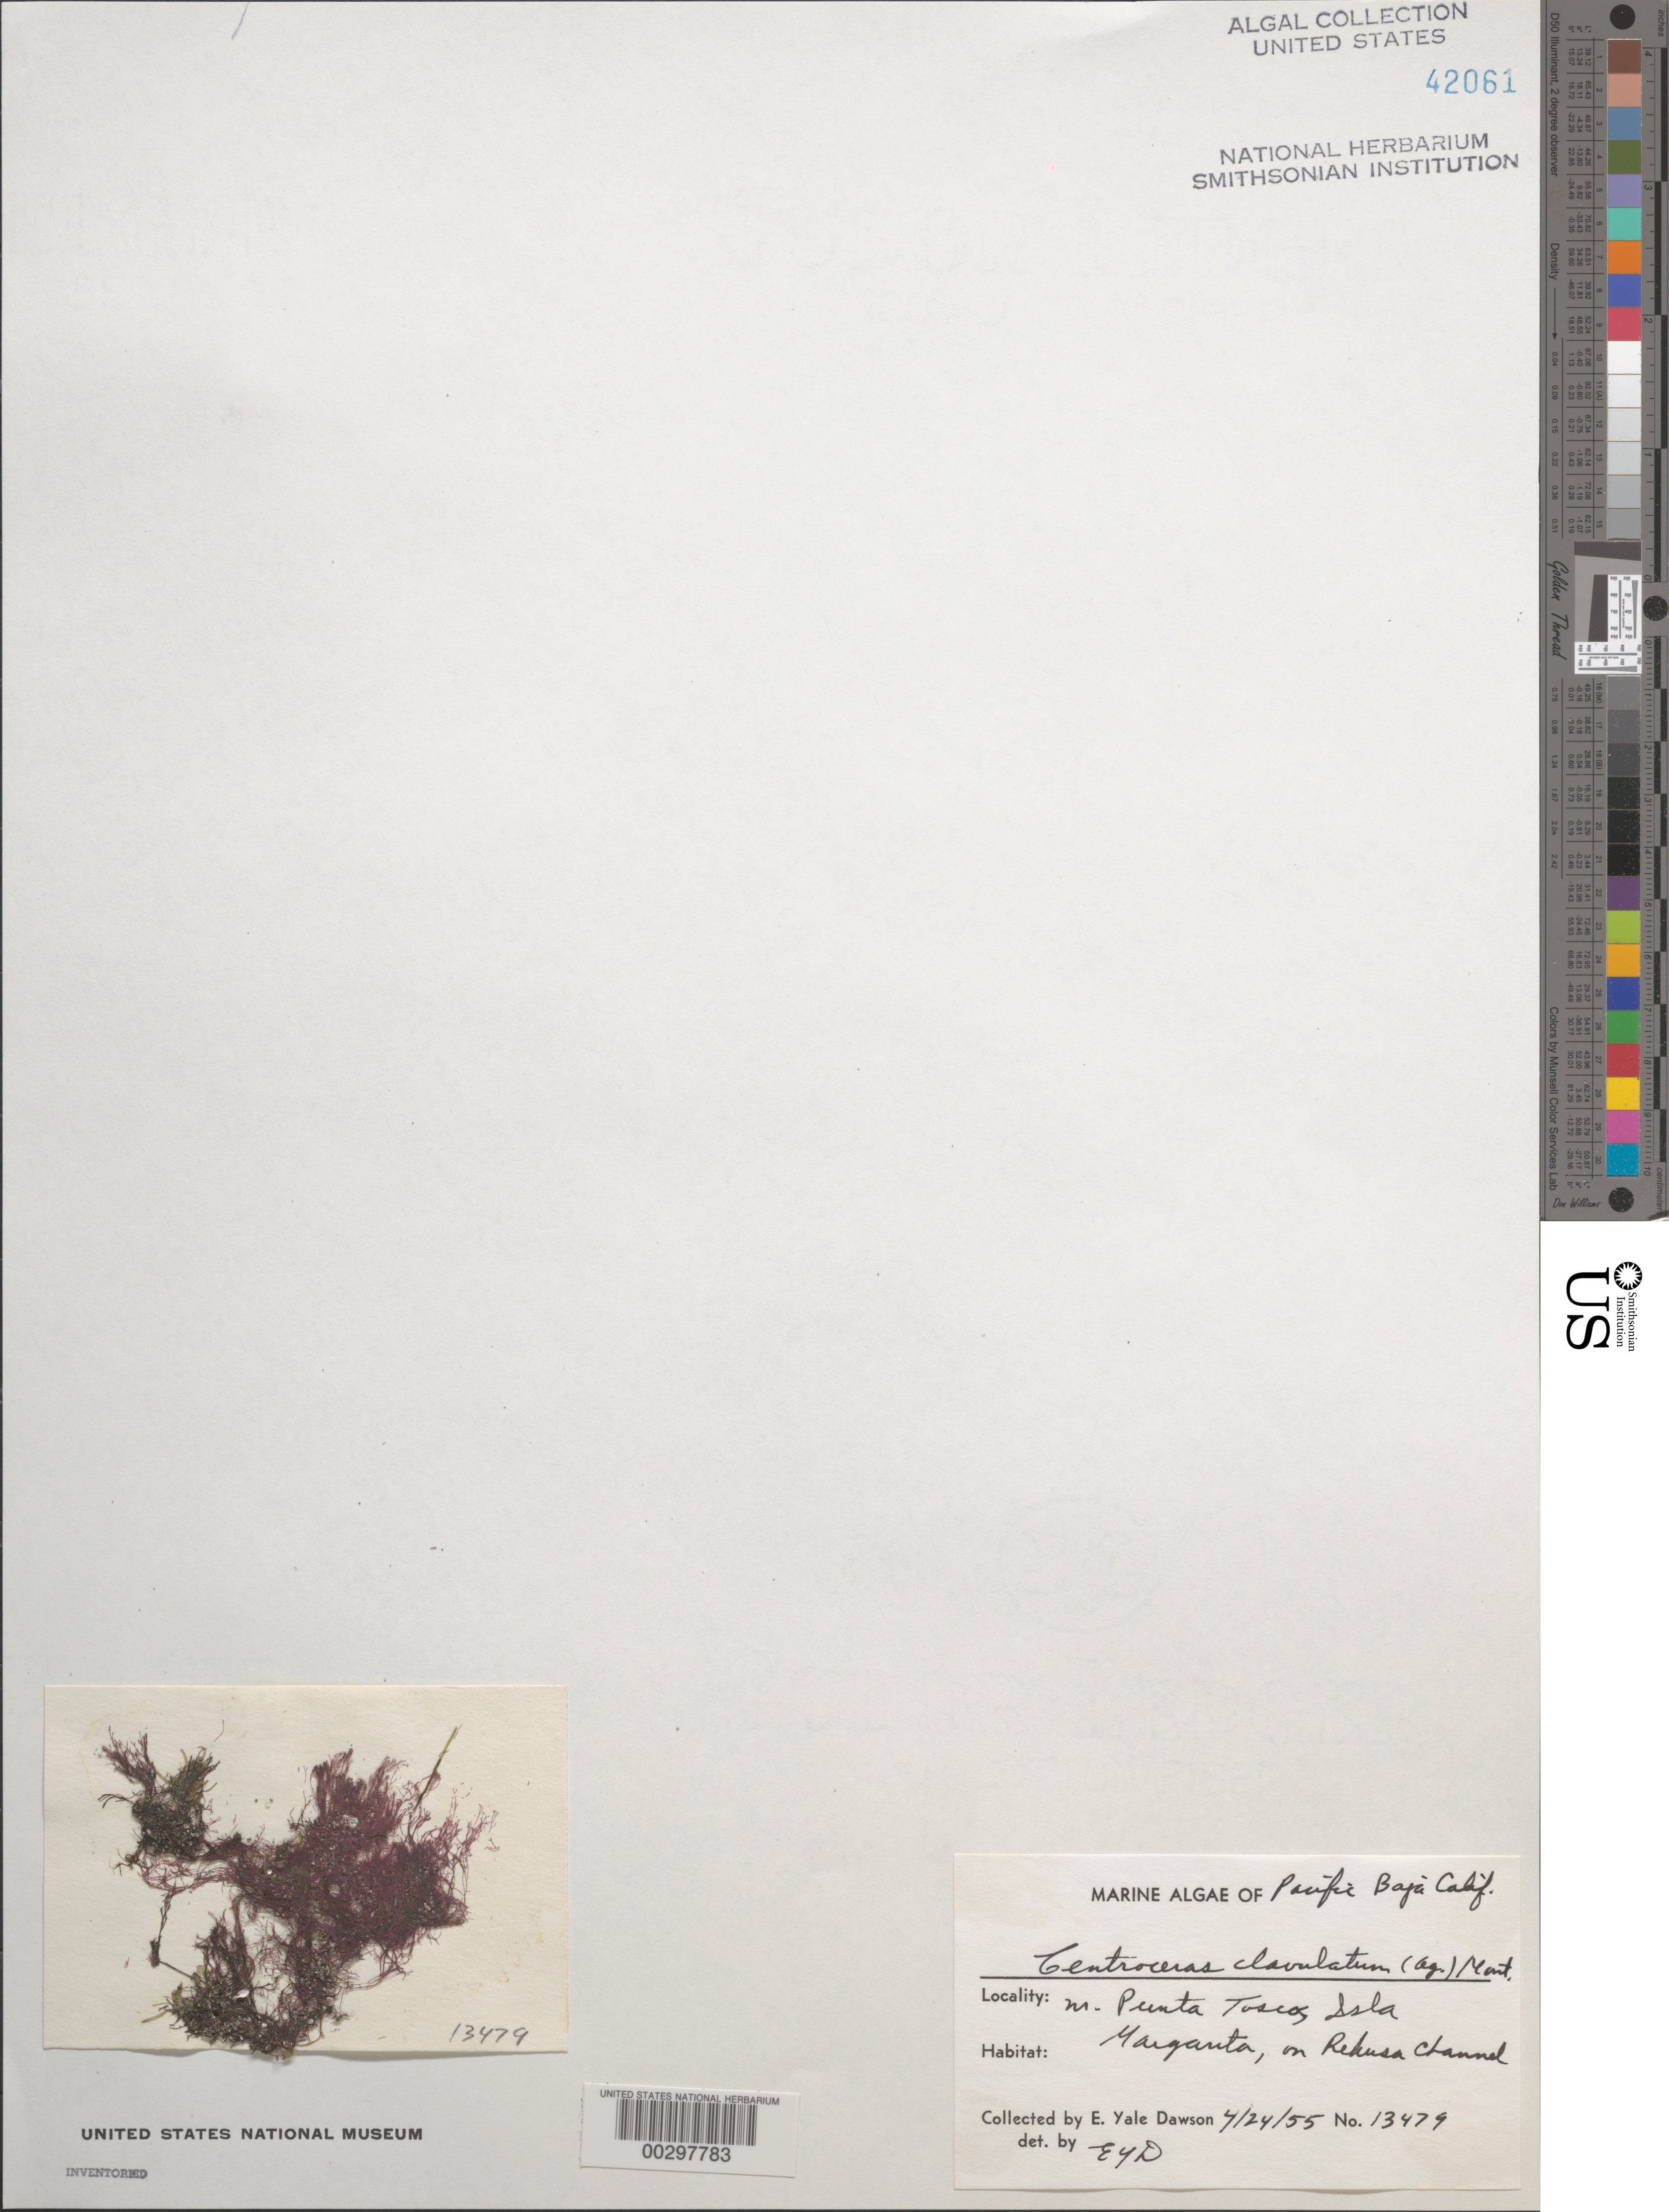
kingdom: Plantae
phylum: Rhodophyta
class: Florideophyceae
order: Ceramiales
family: Ceramiaceae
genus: Centroceras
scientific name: Centroceras clavulatum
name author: (C. Agardh) Mont.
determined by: Dawson, E. Y.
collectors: E. Y. Dawson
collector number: EYD 13479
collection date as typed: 24 Apr 1955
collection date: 1955-04-24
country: Mexico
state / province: Baja California Sur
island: Isla Margarita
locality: Rehusa Channel, near Punta Tosco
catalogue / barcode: US 42061